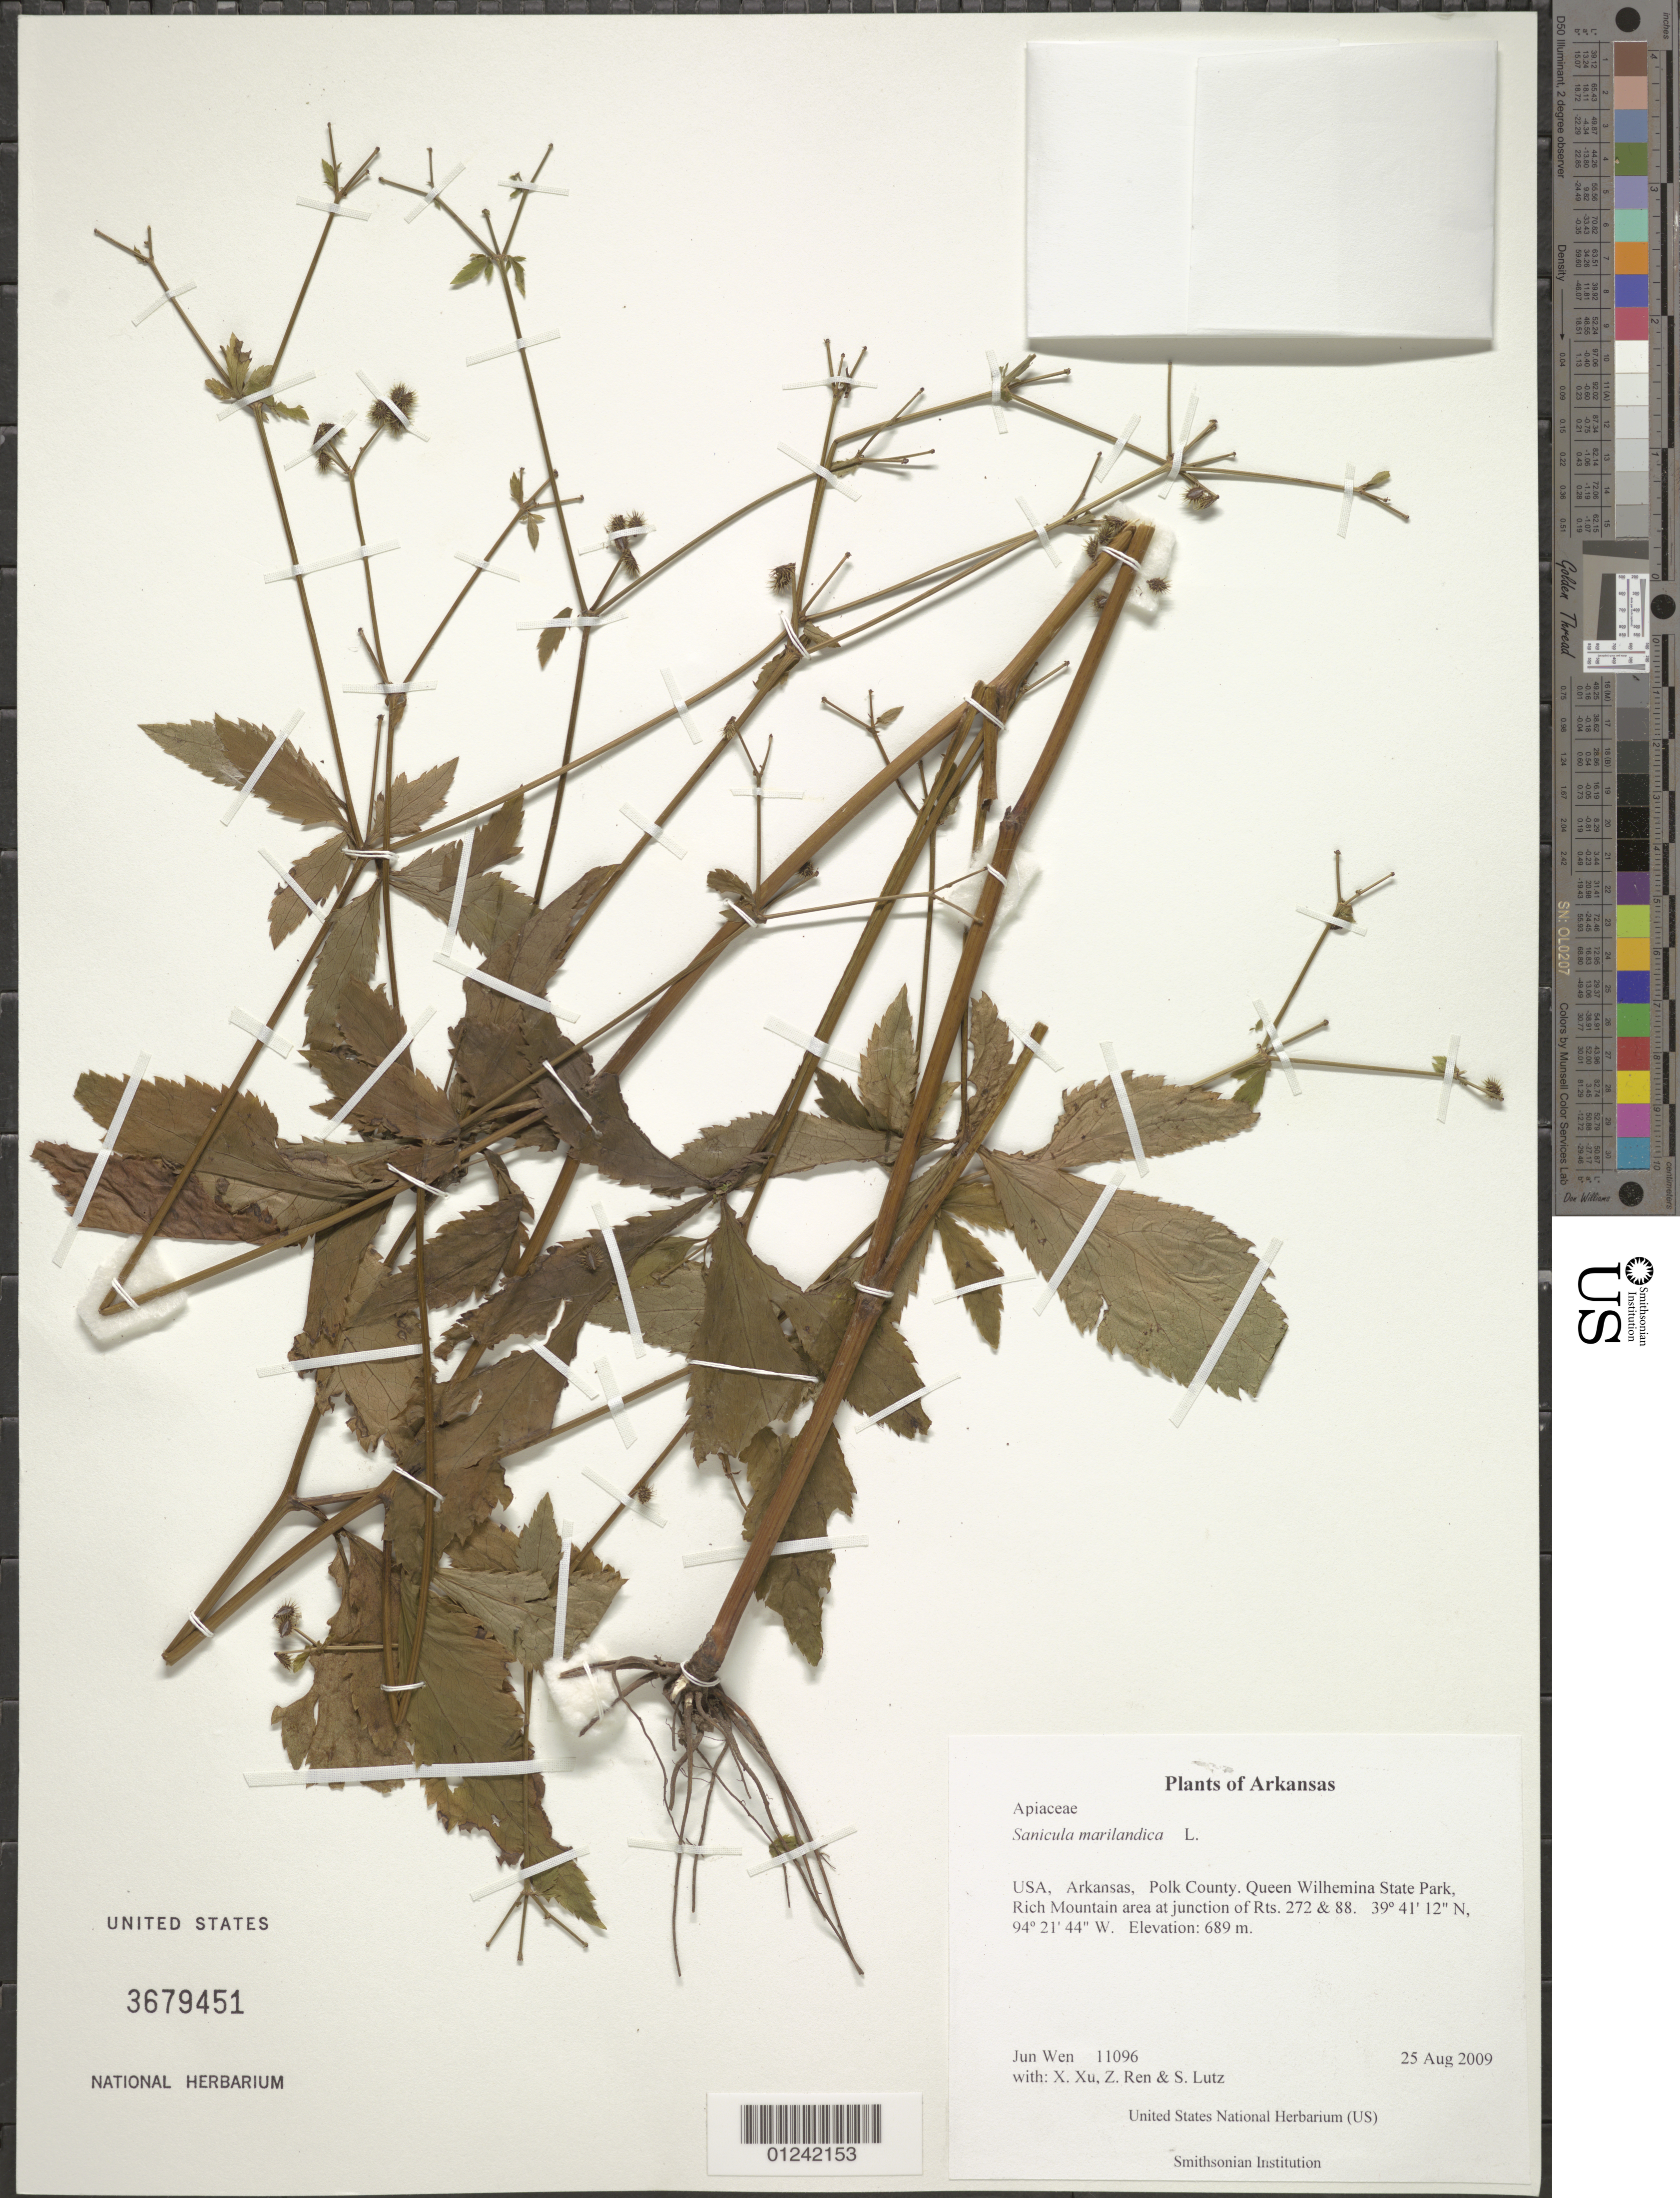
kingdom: Plantae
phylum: Tracheophyta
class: Magnoliopsida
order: Apiales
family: Apiaceae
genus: Sanicula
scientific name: Sanicula marilandica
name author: L.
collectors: J. Wen, X. Xu, Z. Ren & S. Lutz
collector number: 11096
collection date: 2009-08-25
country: United States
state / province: Arkansas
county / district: Polk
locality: Queen Wilhemina State Park, Rich Mountain area at junction of Rts. 272 & 88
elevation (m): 689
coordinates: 39 41 12.0 N, 94 21 43.8 W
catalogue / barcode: US 3679451